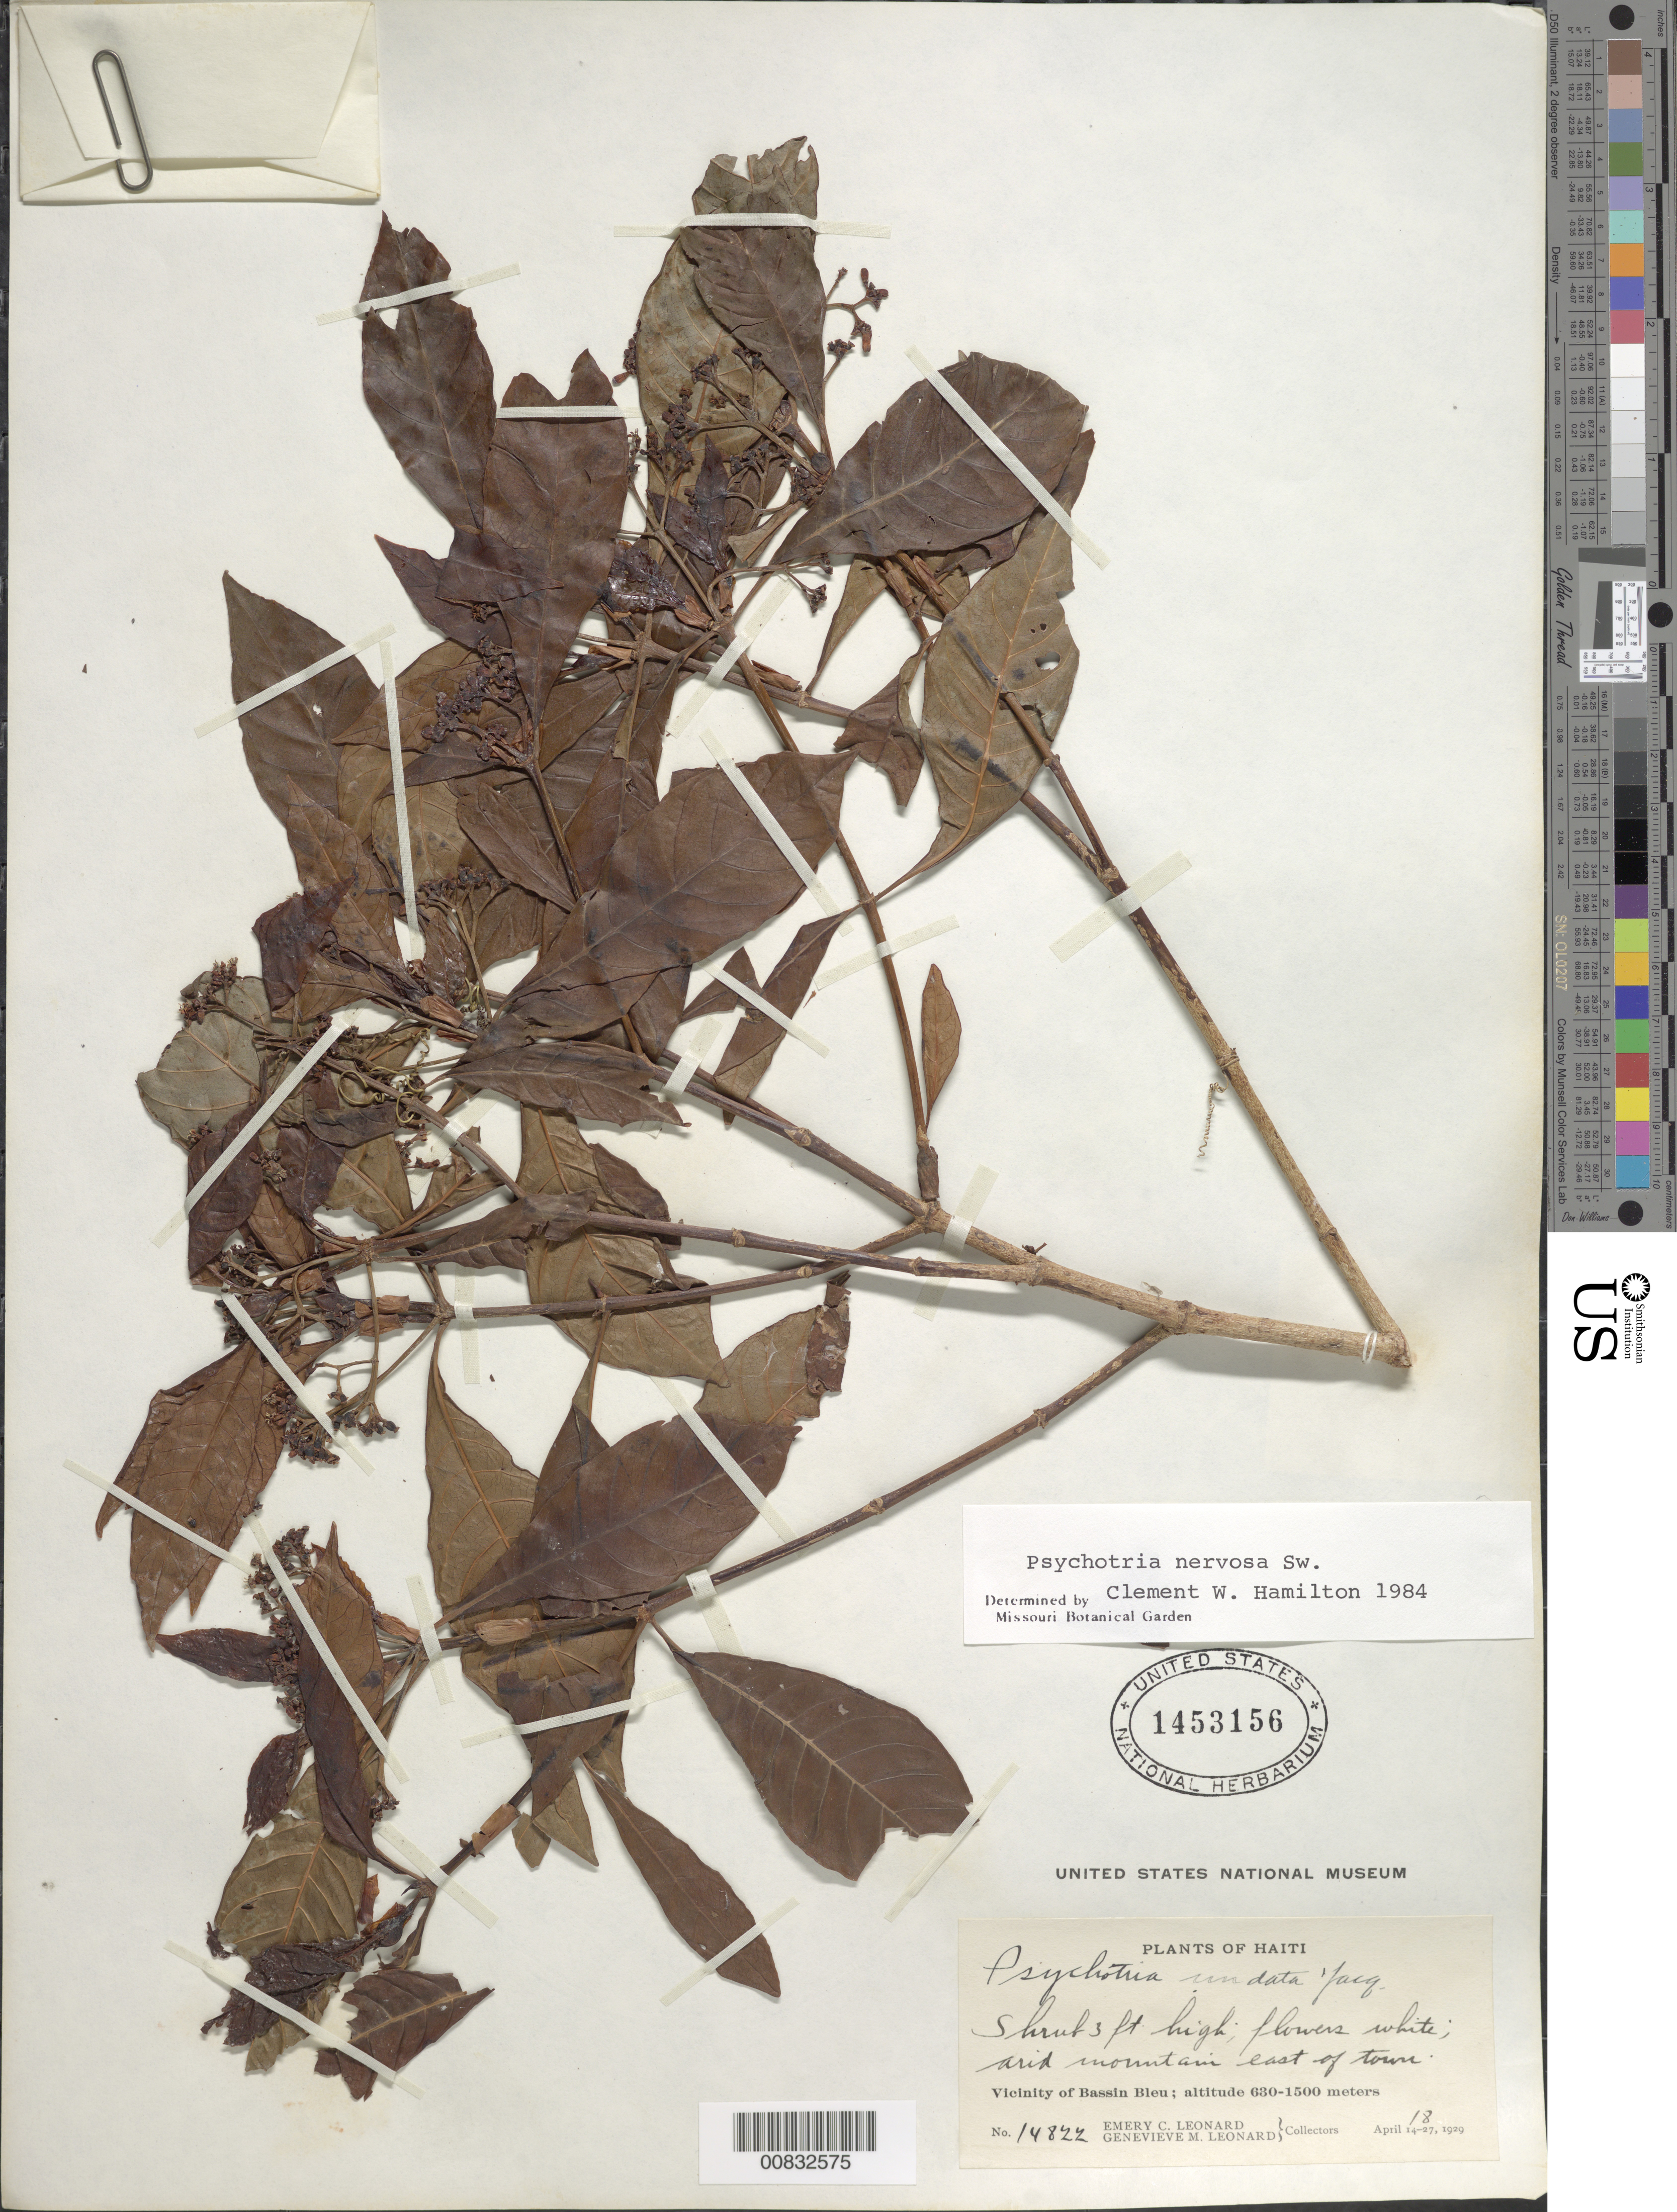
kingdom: Plantae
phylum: Tracheophyta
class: Magnoliopsida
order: Gentianales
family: Rubiaceae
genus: Psychotria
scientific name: Psychotria nervosa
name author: Sw.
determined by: Hamilton, C. W.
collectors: E. C. Leonard & G. M. Leonard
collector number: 14822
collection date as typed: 18 Apr 1929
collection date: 1929-04-18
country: Haiti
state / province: Nord-Ouest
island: Hispaniola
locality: Vicinity of Bassin Bleu, E of town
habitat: Arid mountain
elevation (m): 630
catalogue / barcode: US 1453156